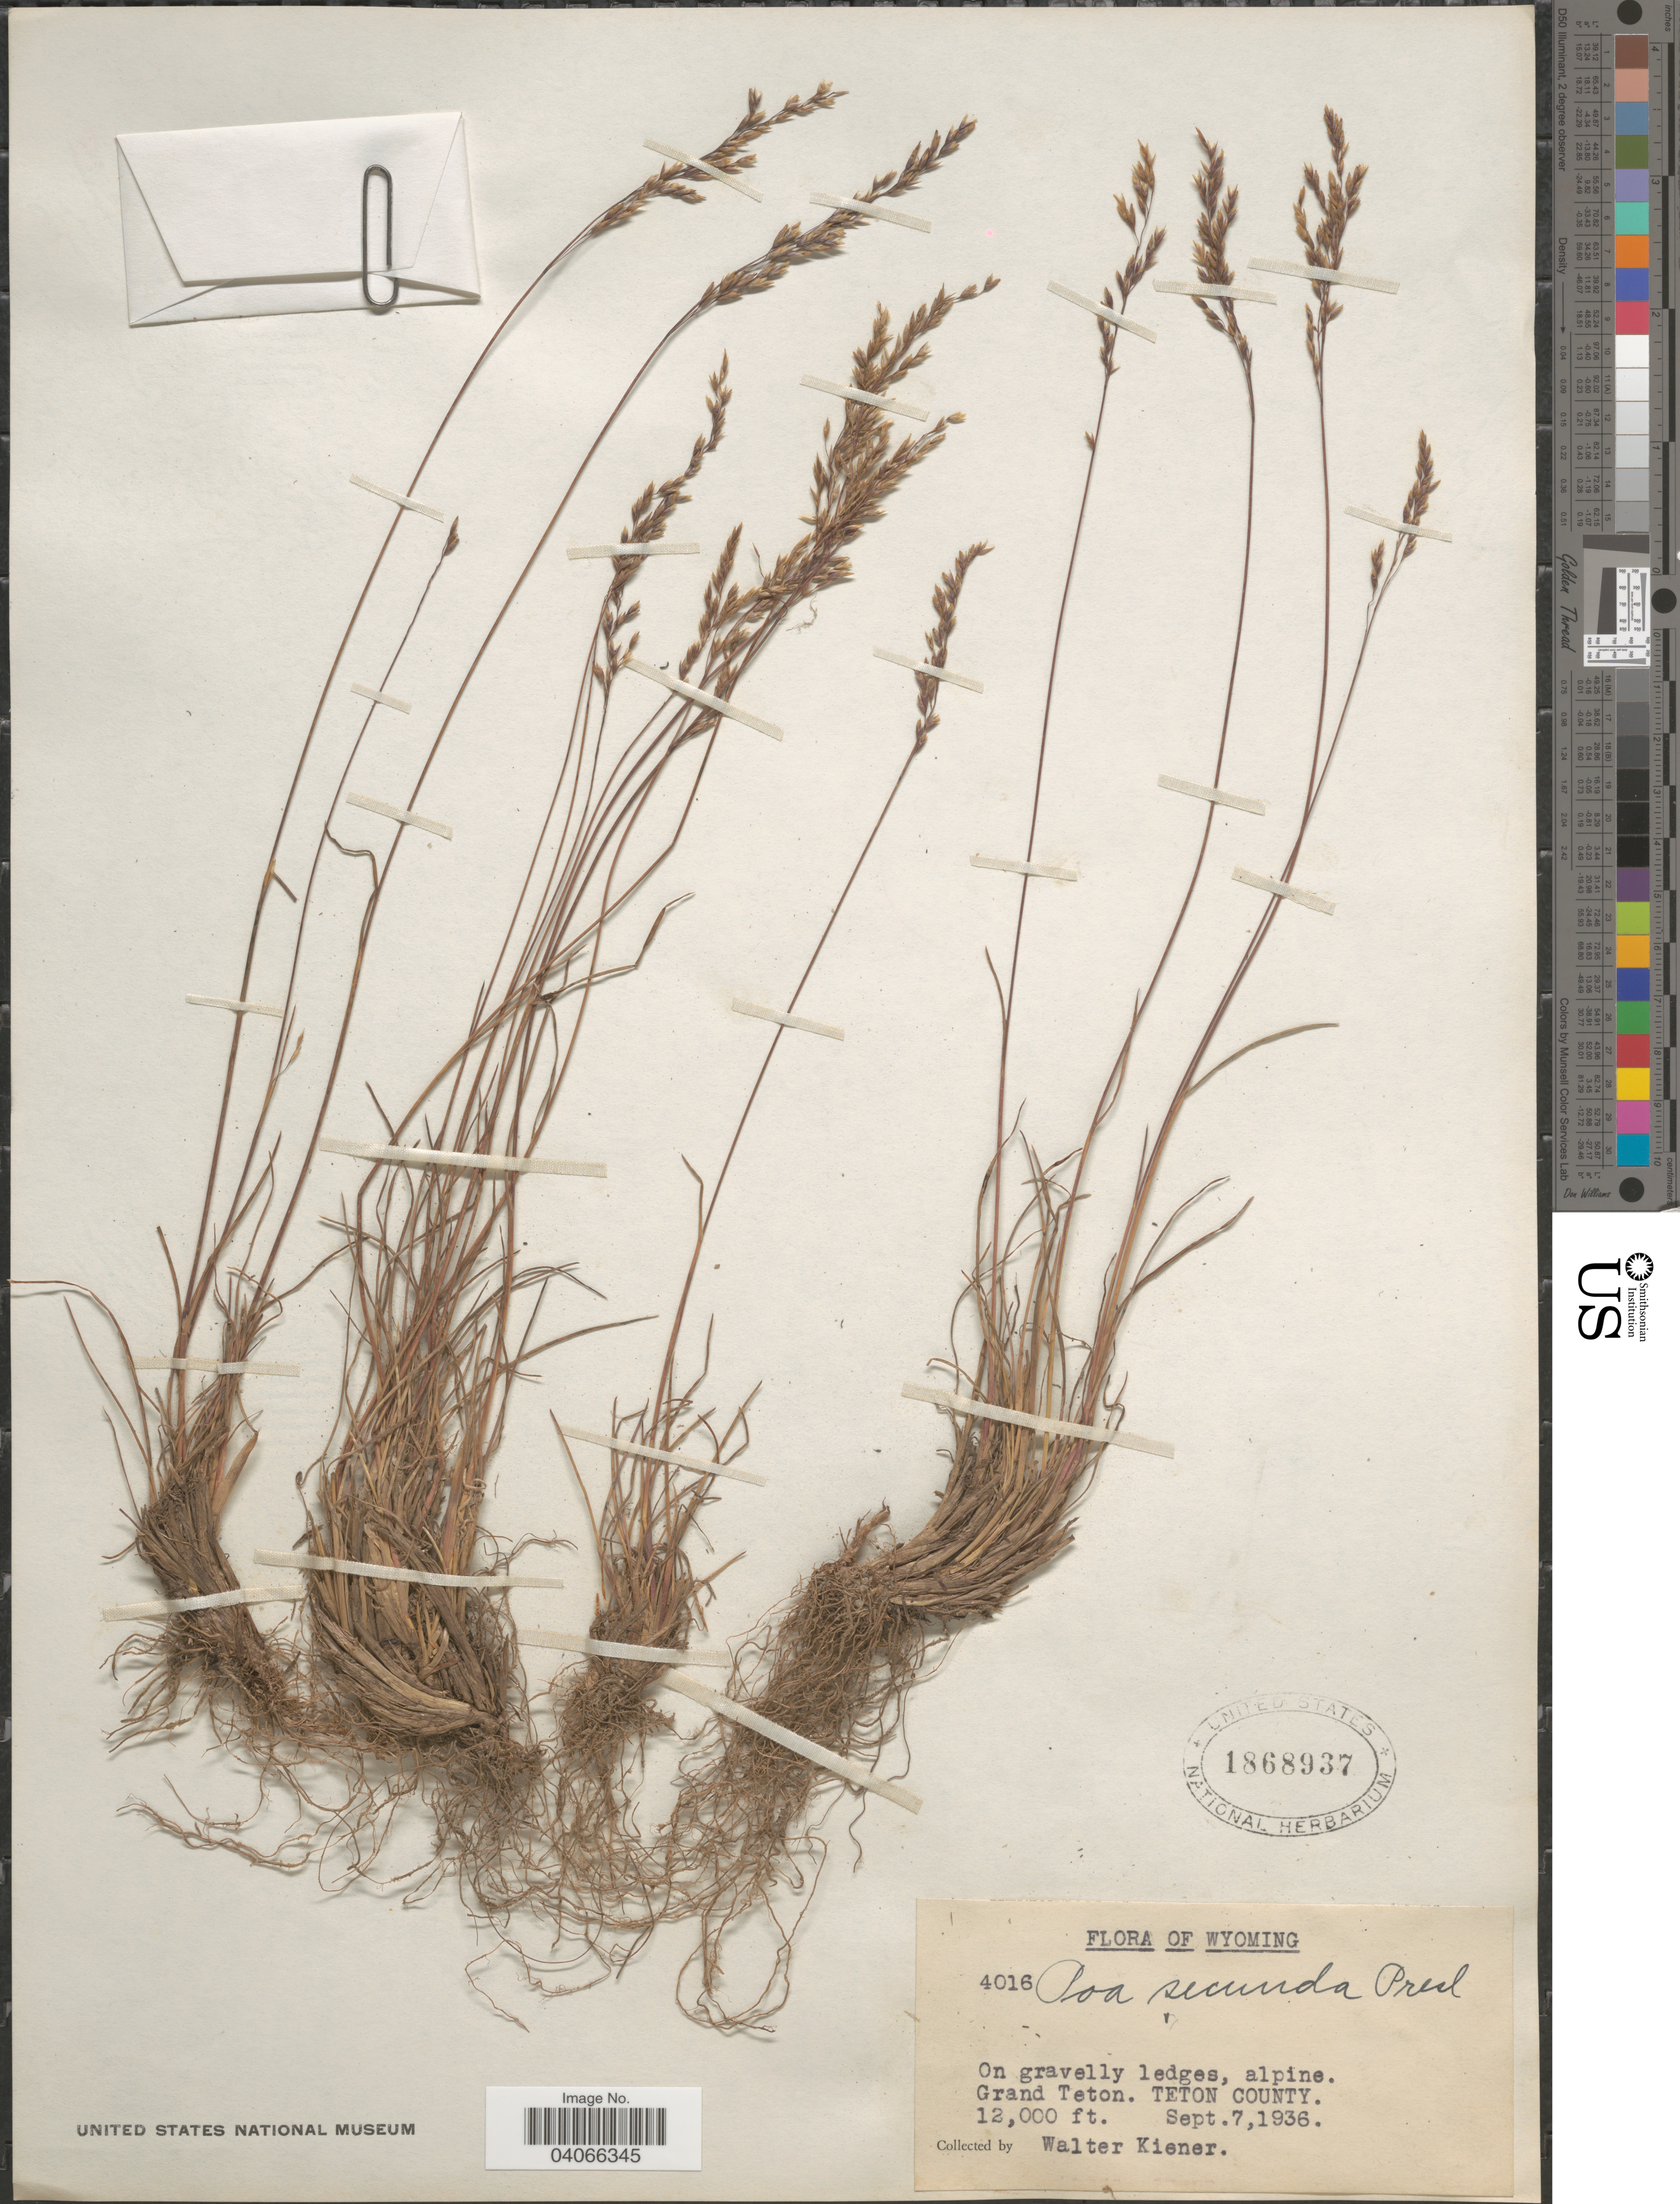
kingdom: Plantae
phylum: Tracheophyta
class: Liliopsida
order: Poales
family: Poaceae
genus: Poa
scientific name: Poa secunda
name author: J. Presl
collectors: W. Kiener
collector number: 4016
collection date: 1936-09-07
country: United States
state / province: Wyoming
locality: On gravelly ledges, alpine. Grand Teton. Teton County.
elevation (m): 366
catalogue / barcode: US 1868937